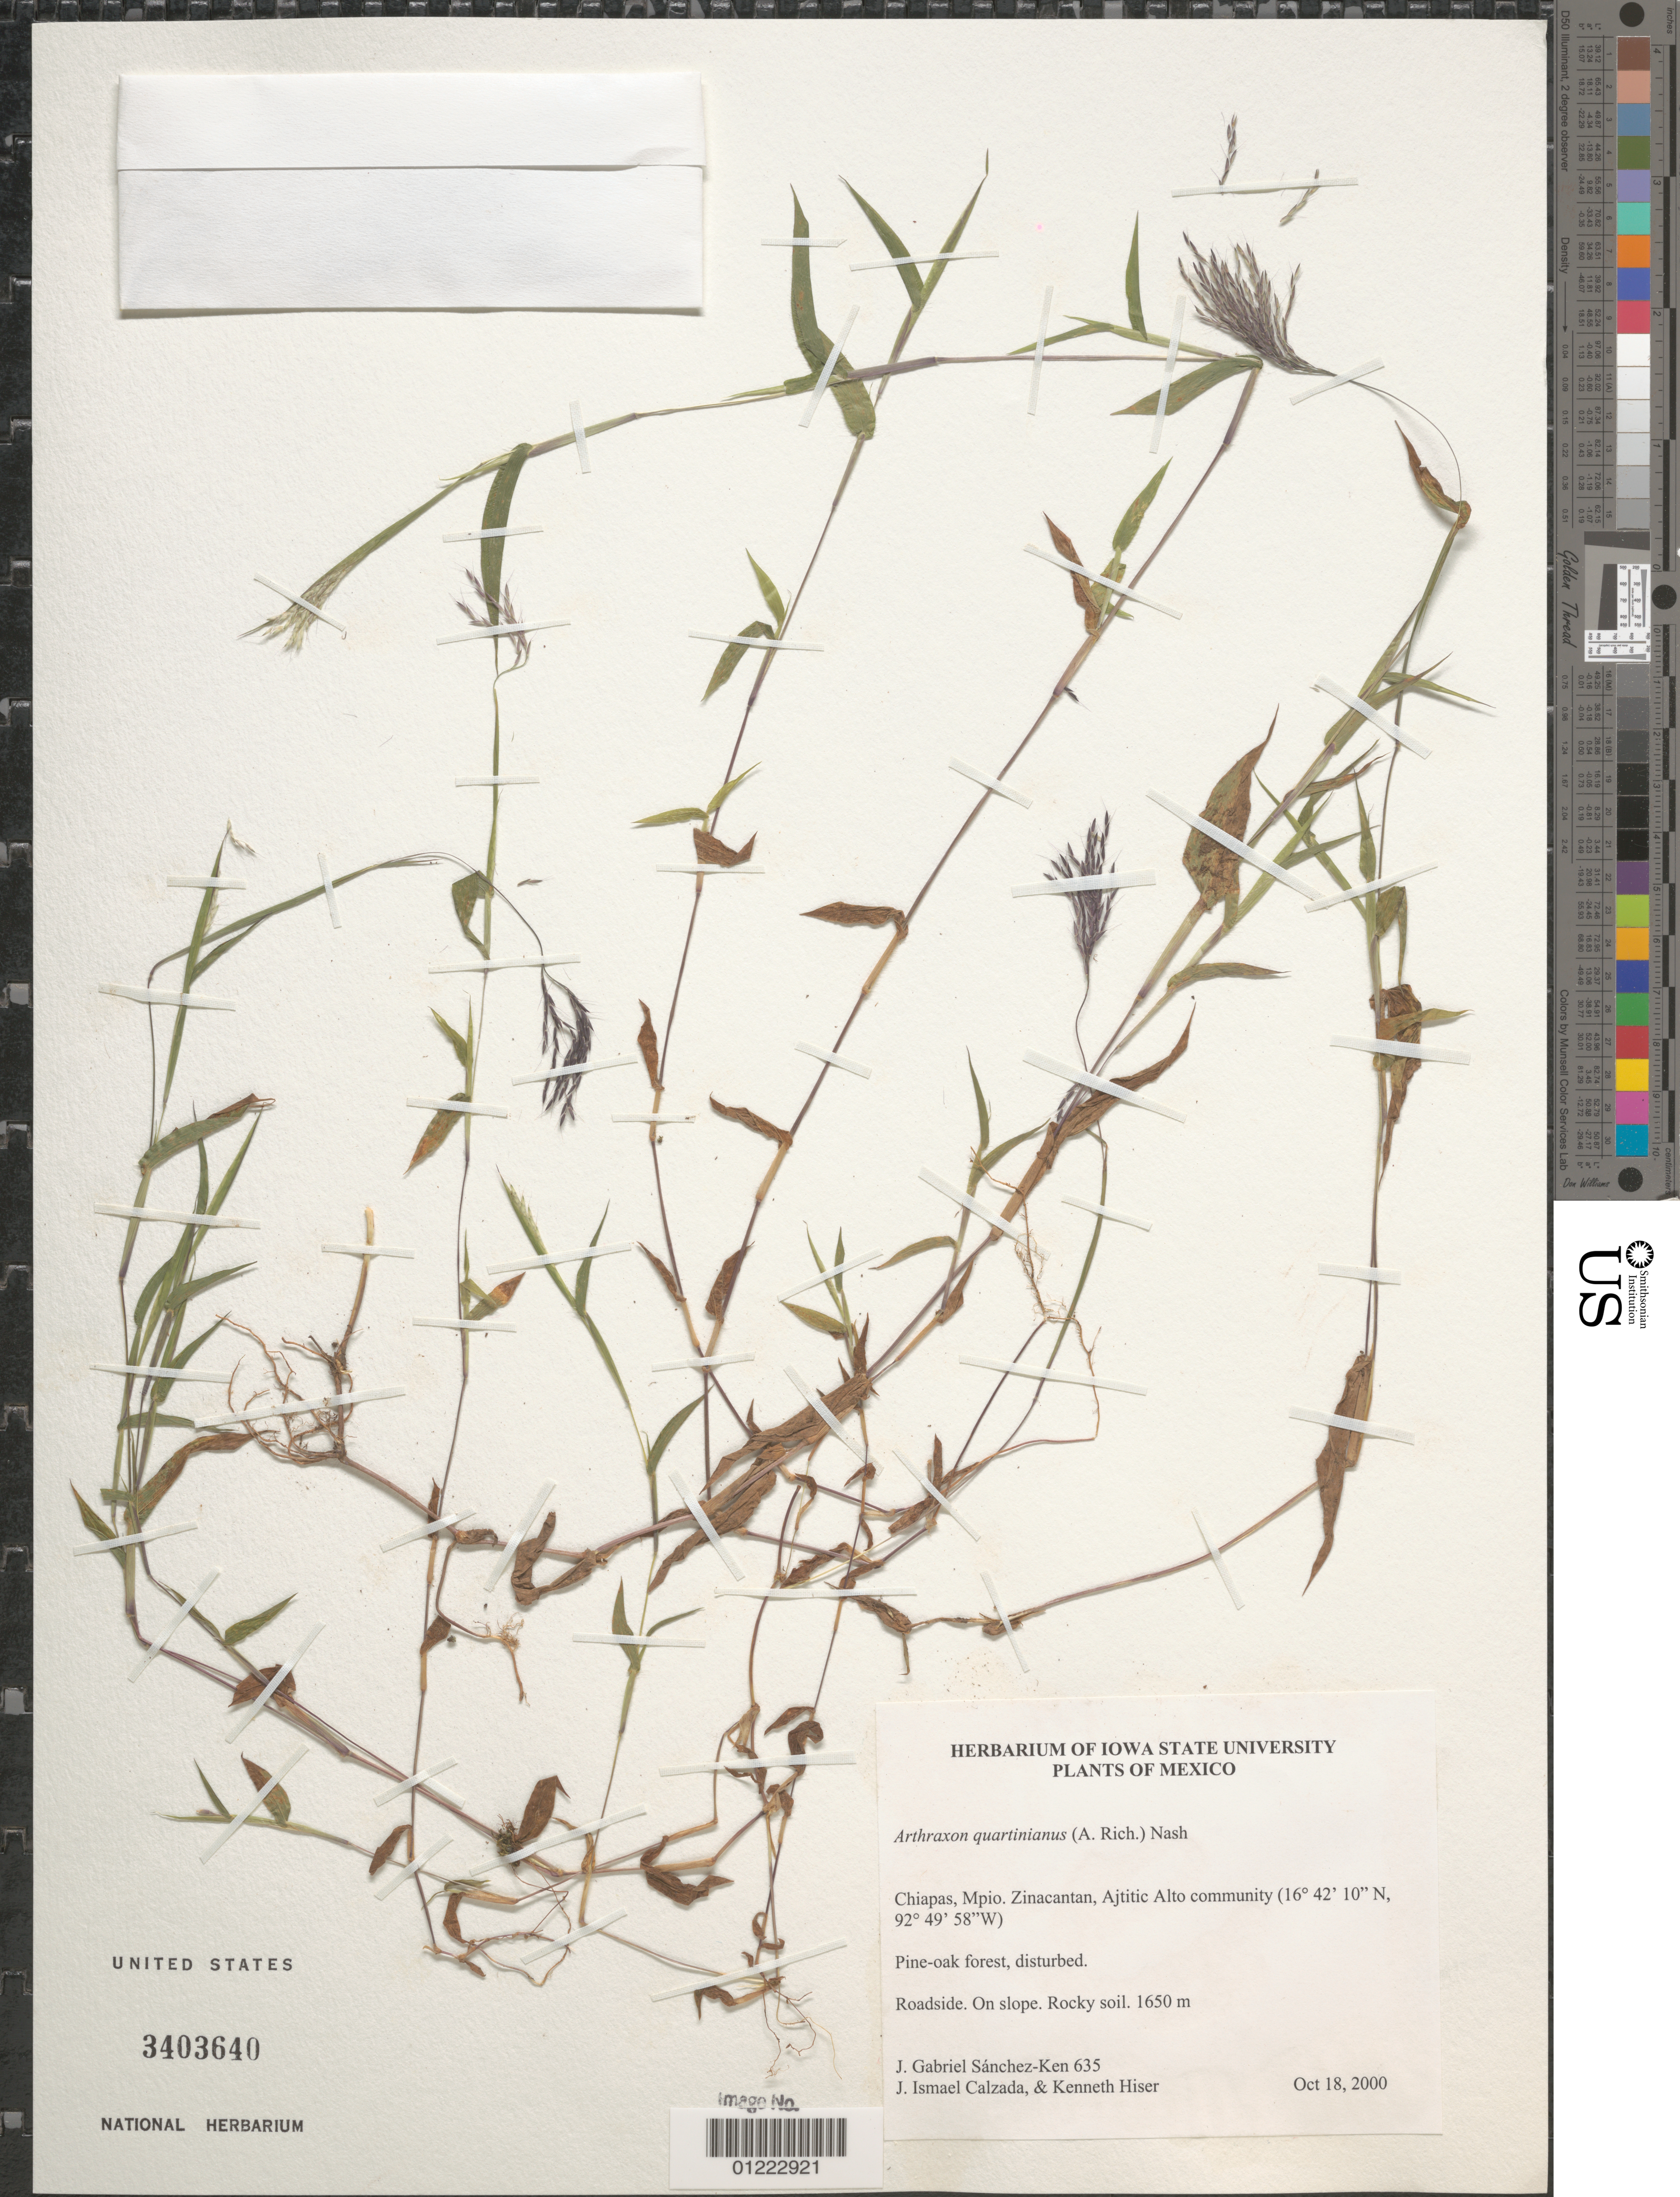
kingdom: Plantae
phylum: Tracheophyta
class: Liliopsida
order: Poales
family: Poaceae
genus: Arthraxon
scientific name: Arthraxon hispidus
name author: (Thunb.) Makino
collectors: J. G. Sánchez-Ken, J. I. Calzada & K. Hiser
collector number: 635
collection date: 2000-10-18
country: Mexico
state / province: Chiapas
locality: Mpio. Zinacantan, Ajtitic Alto community ;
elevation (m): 1650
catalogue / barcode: US 3403640